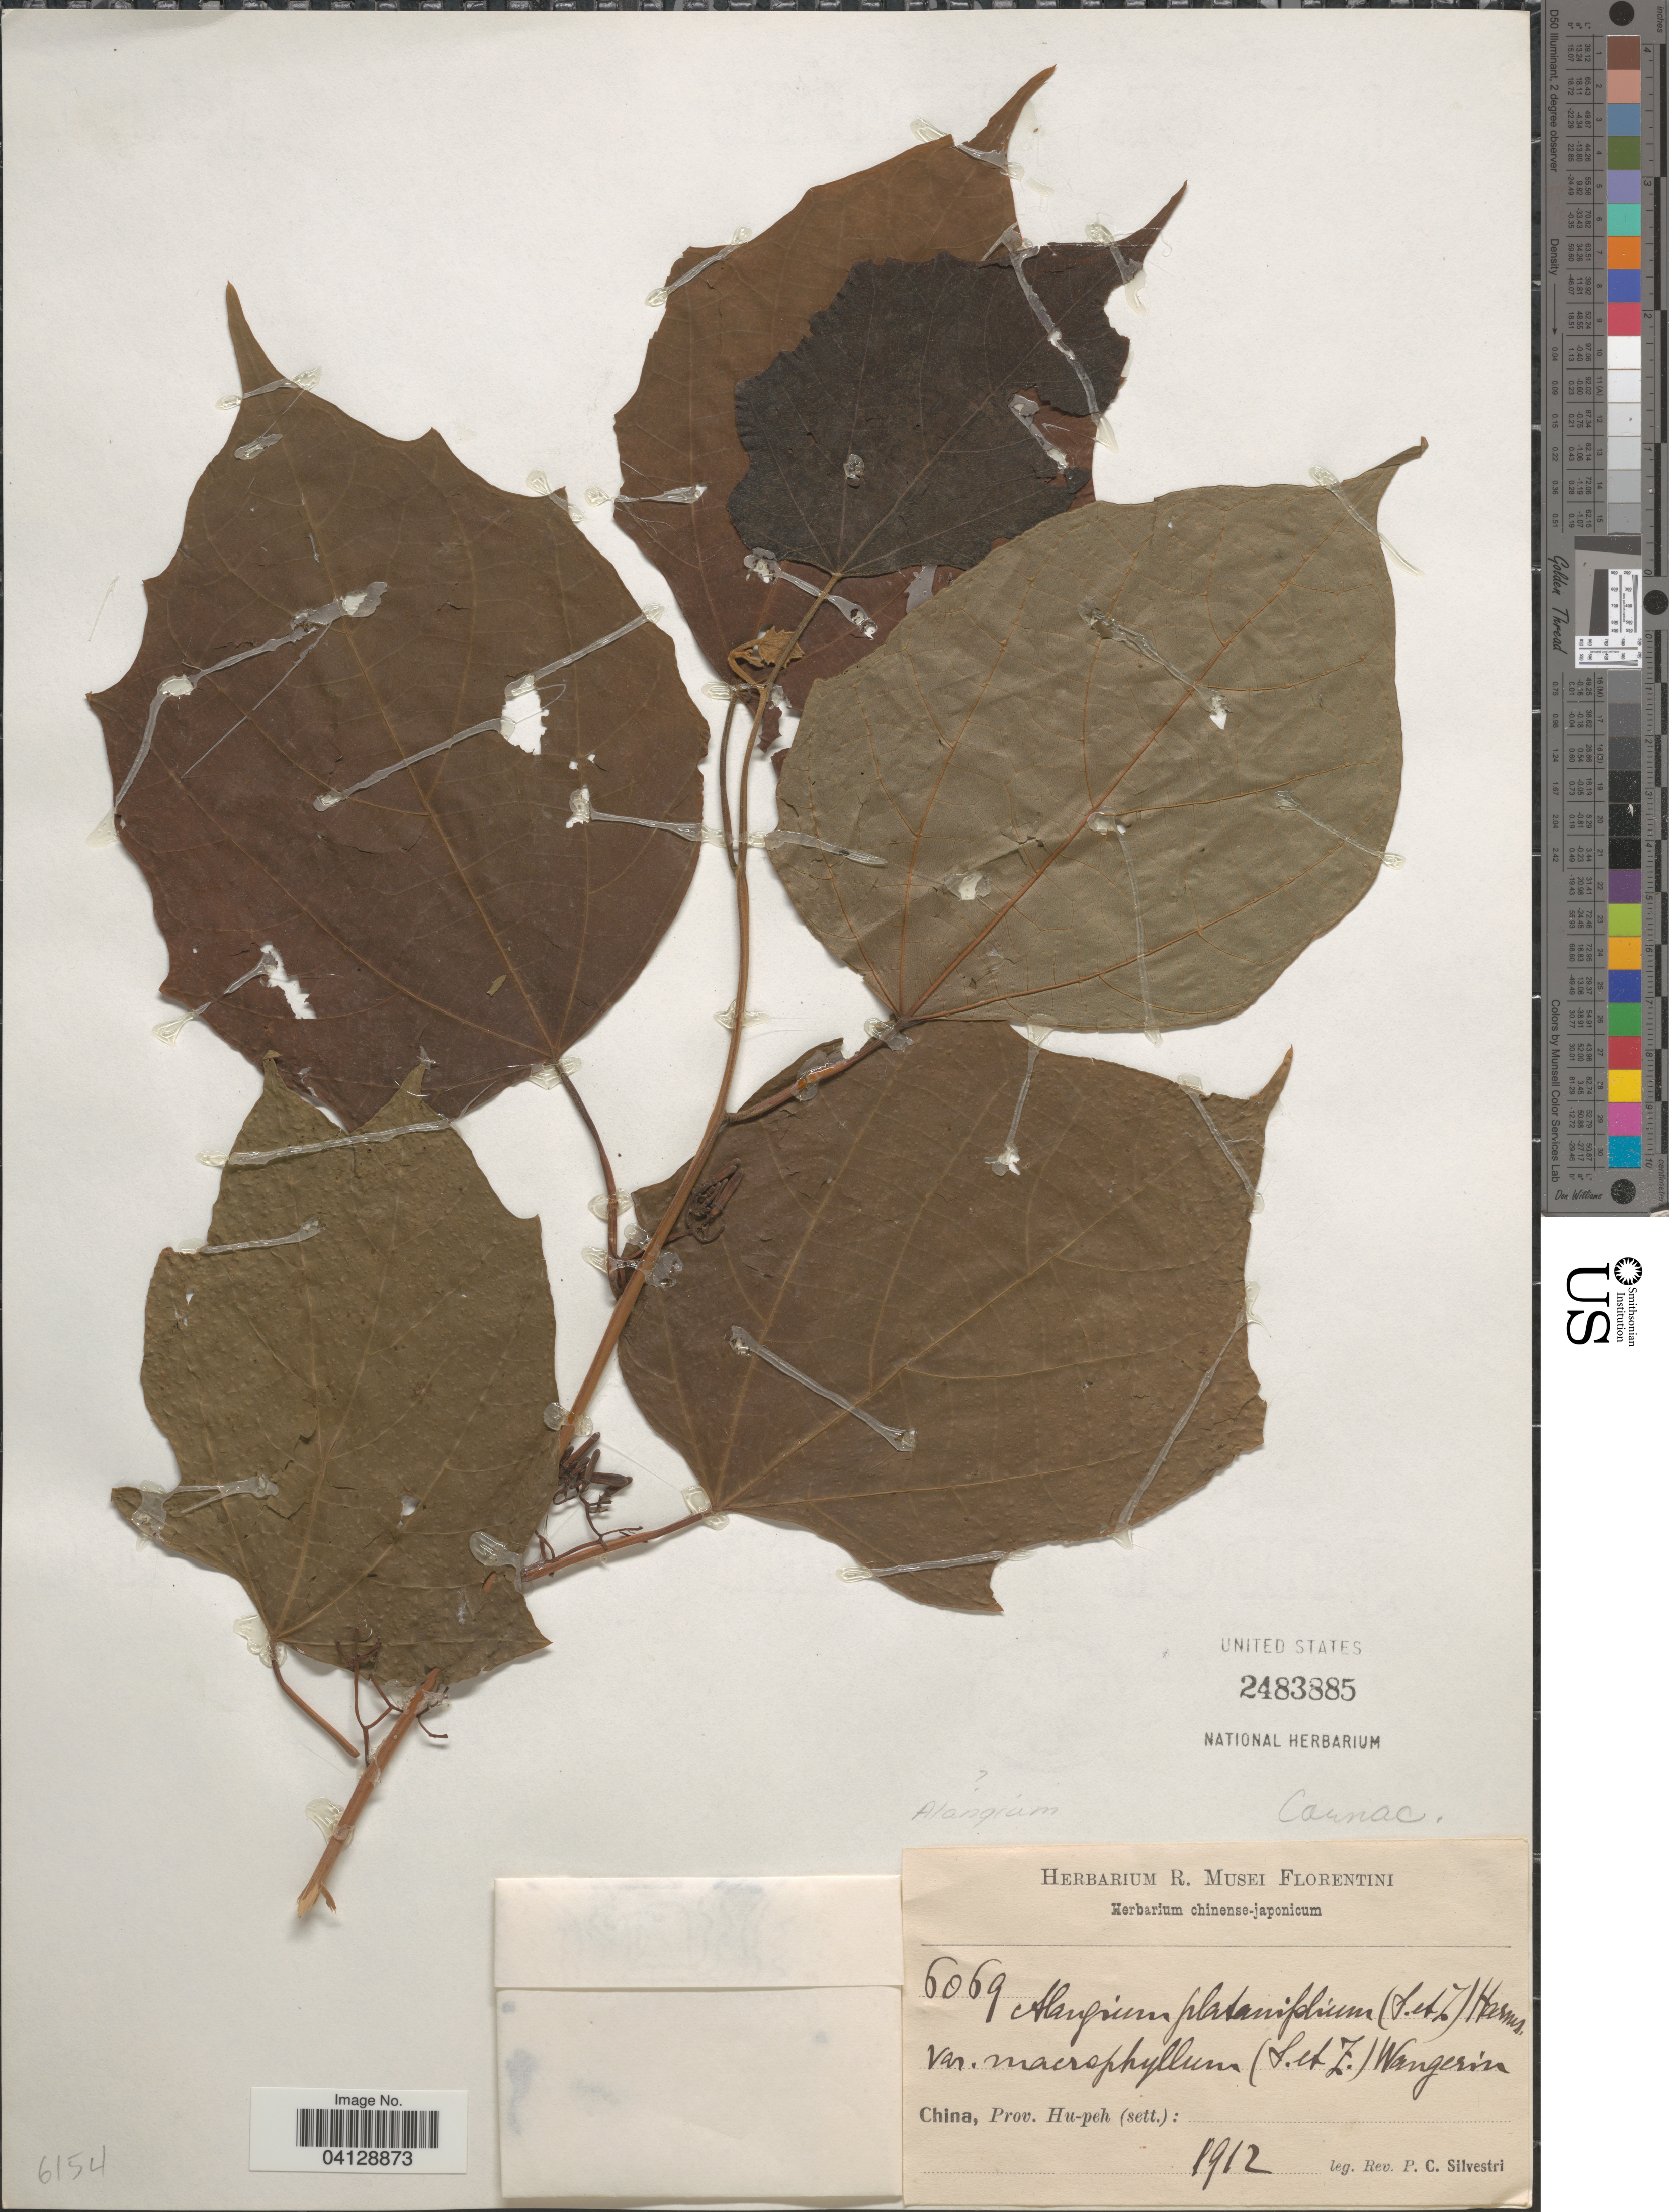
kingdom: Plantae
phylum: Tracheophyta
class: Magnoliopsida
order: Cornales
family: Cornaceae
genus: Alangium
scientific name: Alangium platanifolium var. macrophyllum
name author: (Siebold & Zucc.) Pamp.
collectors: P. Silvestri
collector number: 6069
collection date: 1912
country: China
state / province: Hubei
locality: Prov. Hu-peh (sett.).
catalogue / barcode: US 2483885